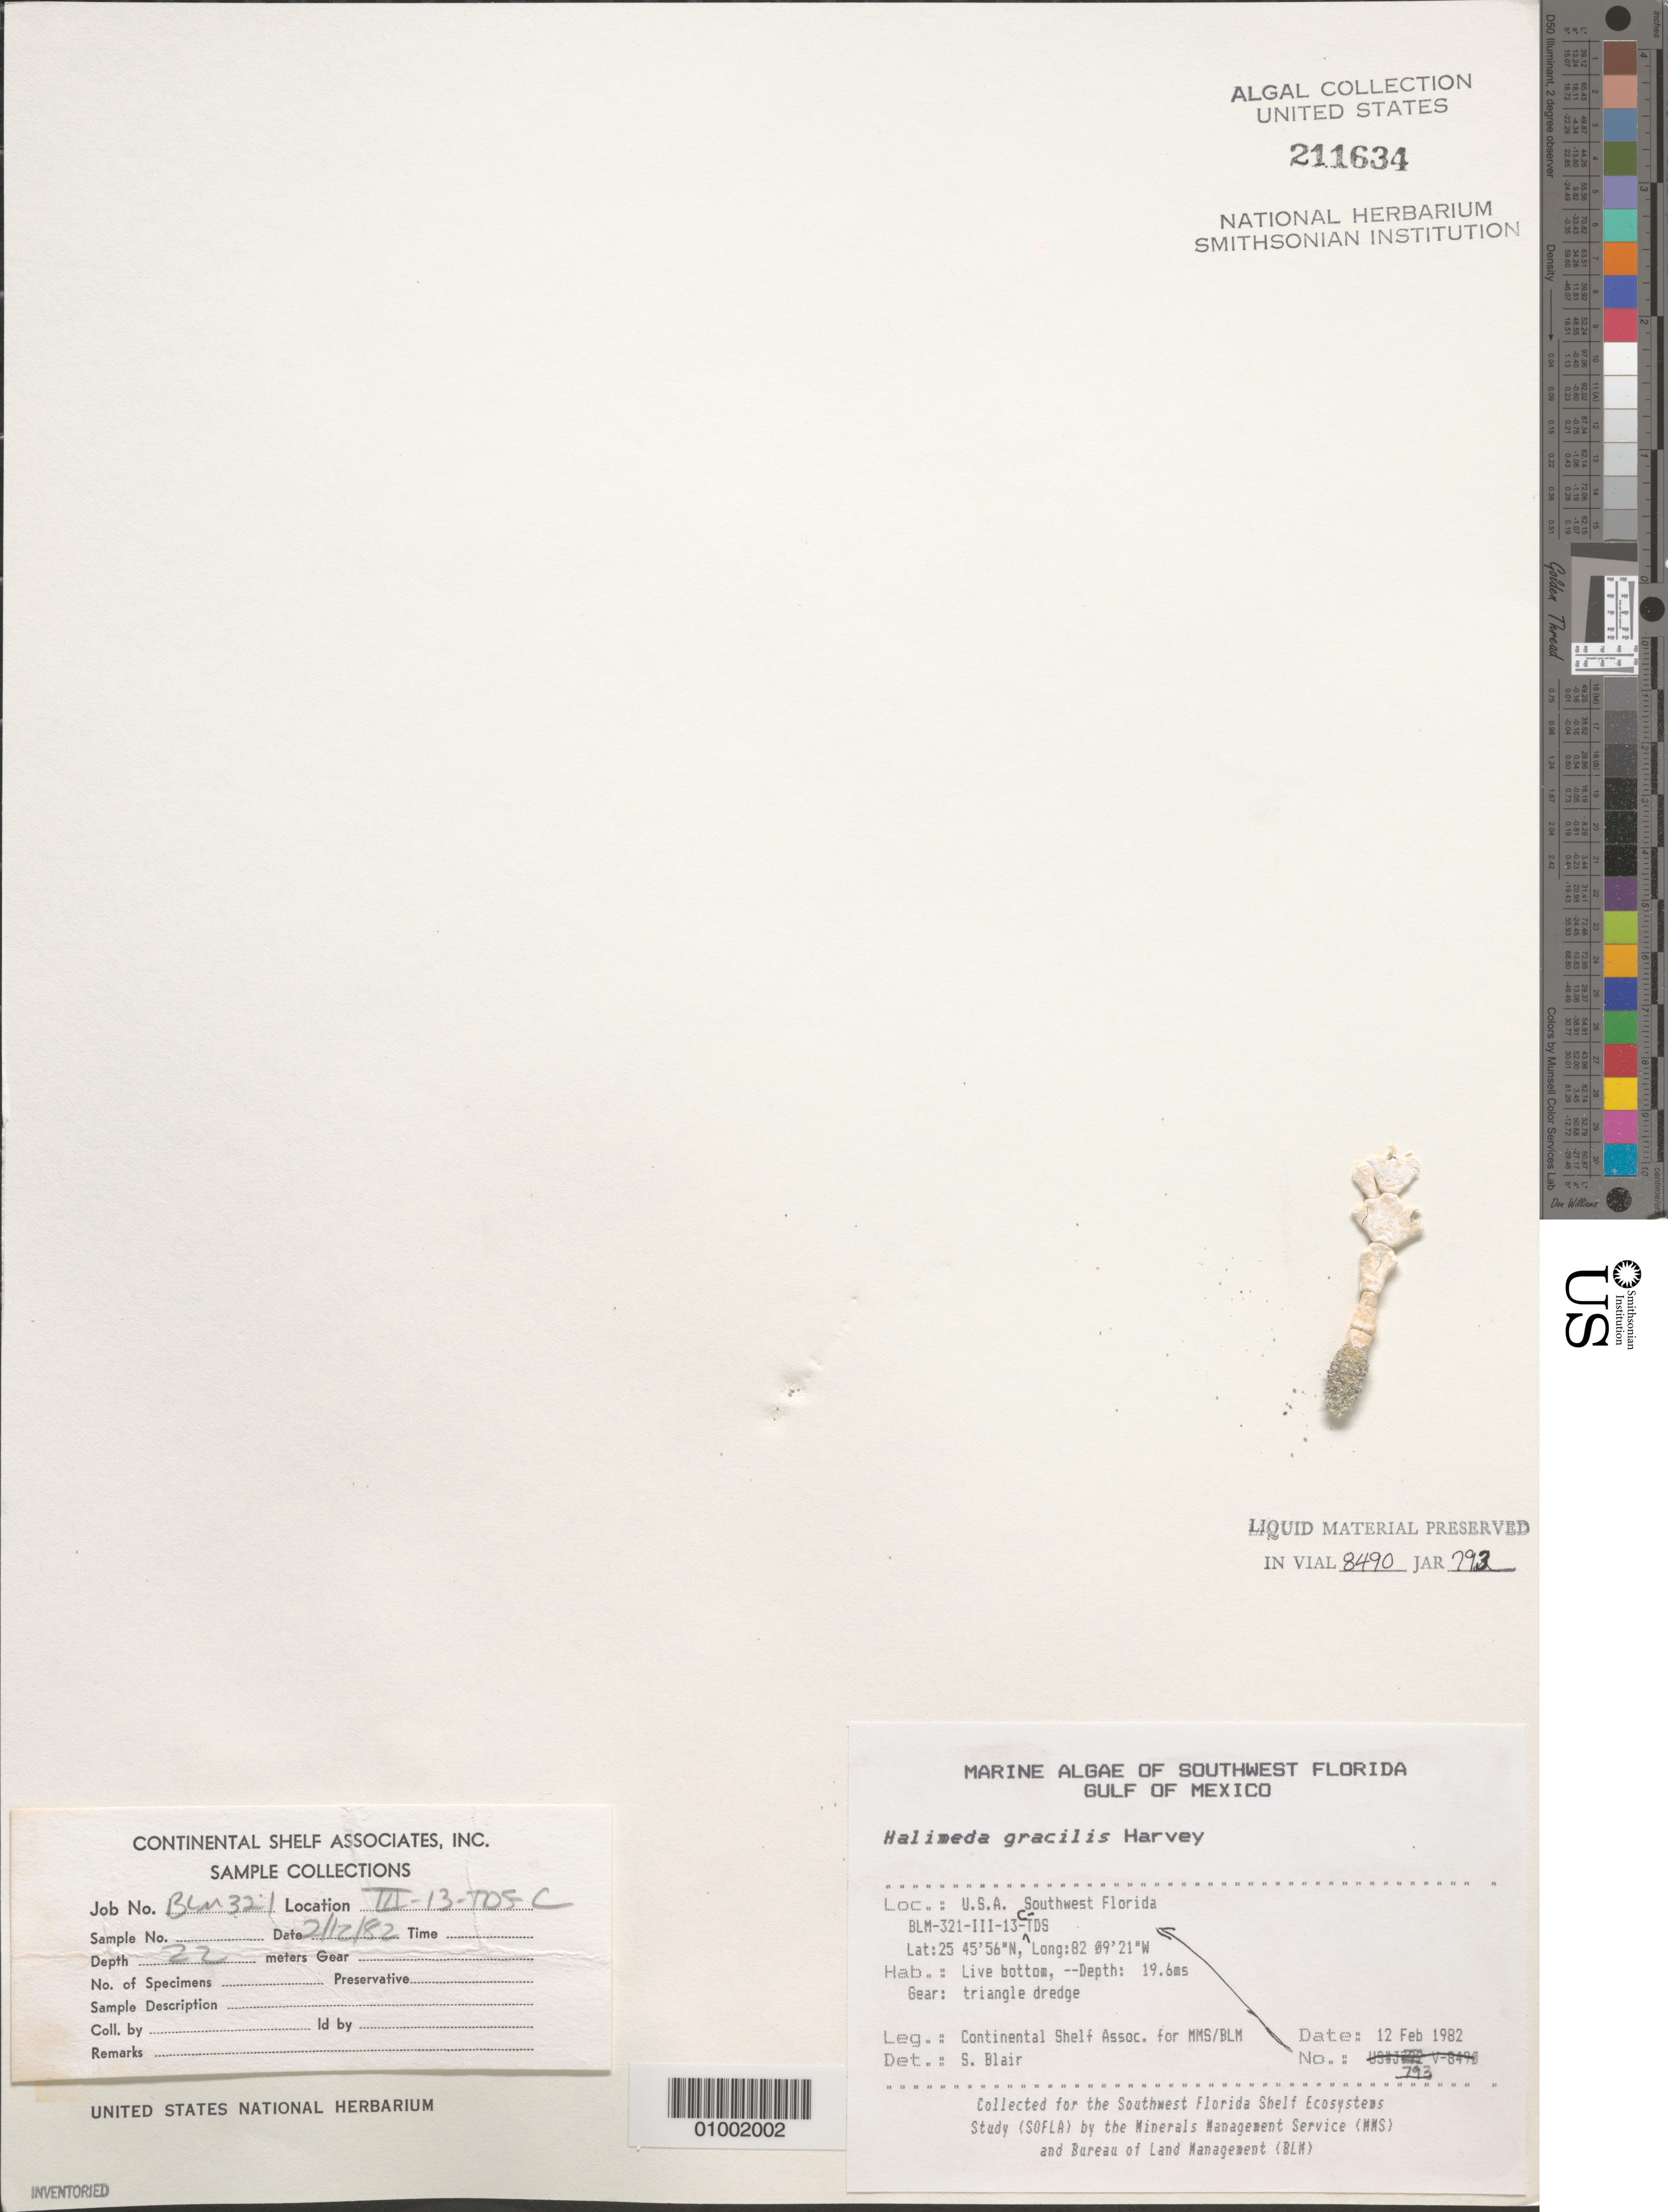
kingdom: Plantae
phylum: Chlorophyta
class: Ulvophyceae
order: Bryopsidales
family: Halimedaceae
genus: Halimeda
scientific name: Halimeda gracilis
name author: Harv. ex J. Agardh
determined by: Blair, S. M.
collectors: Continental Shelf Associates for the MMS/BLM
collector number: BLM-321-III-13-C-TDS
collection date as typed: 12 Feb 1982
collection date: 1982-02-12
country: United States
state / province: Florida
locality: Gulf of Mexico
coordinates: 25 45'56"N, 82 09'21"W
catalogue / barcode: US 211634